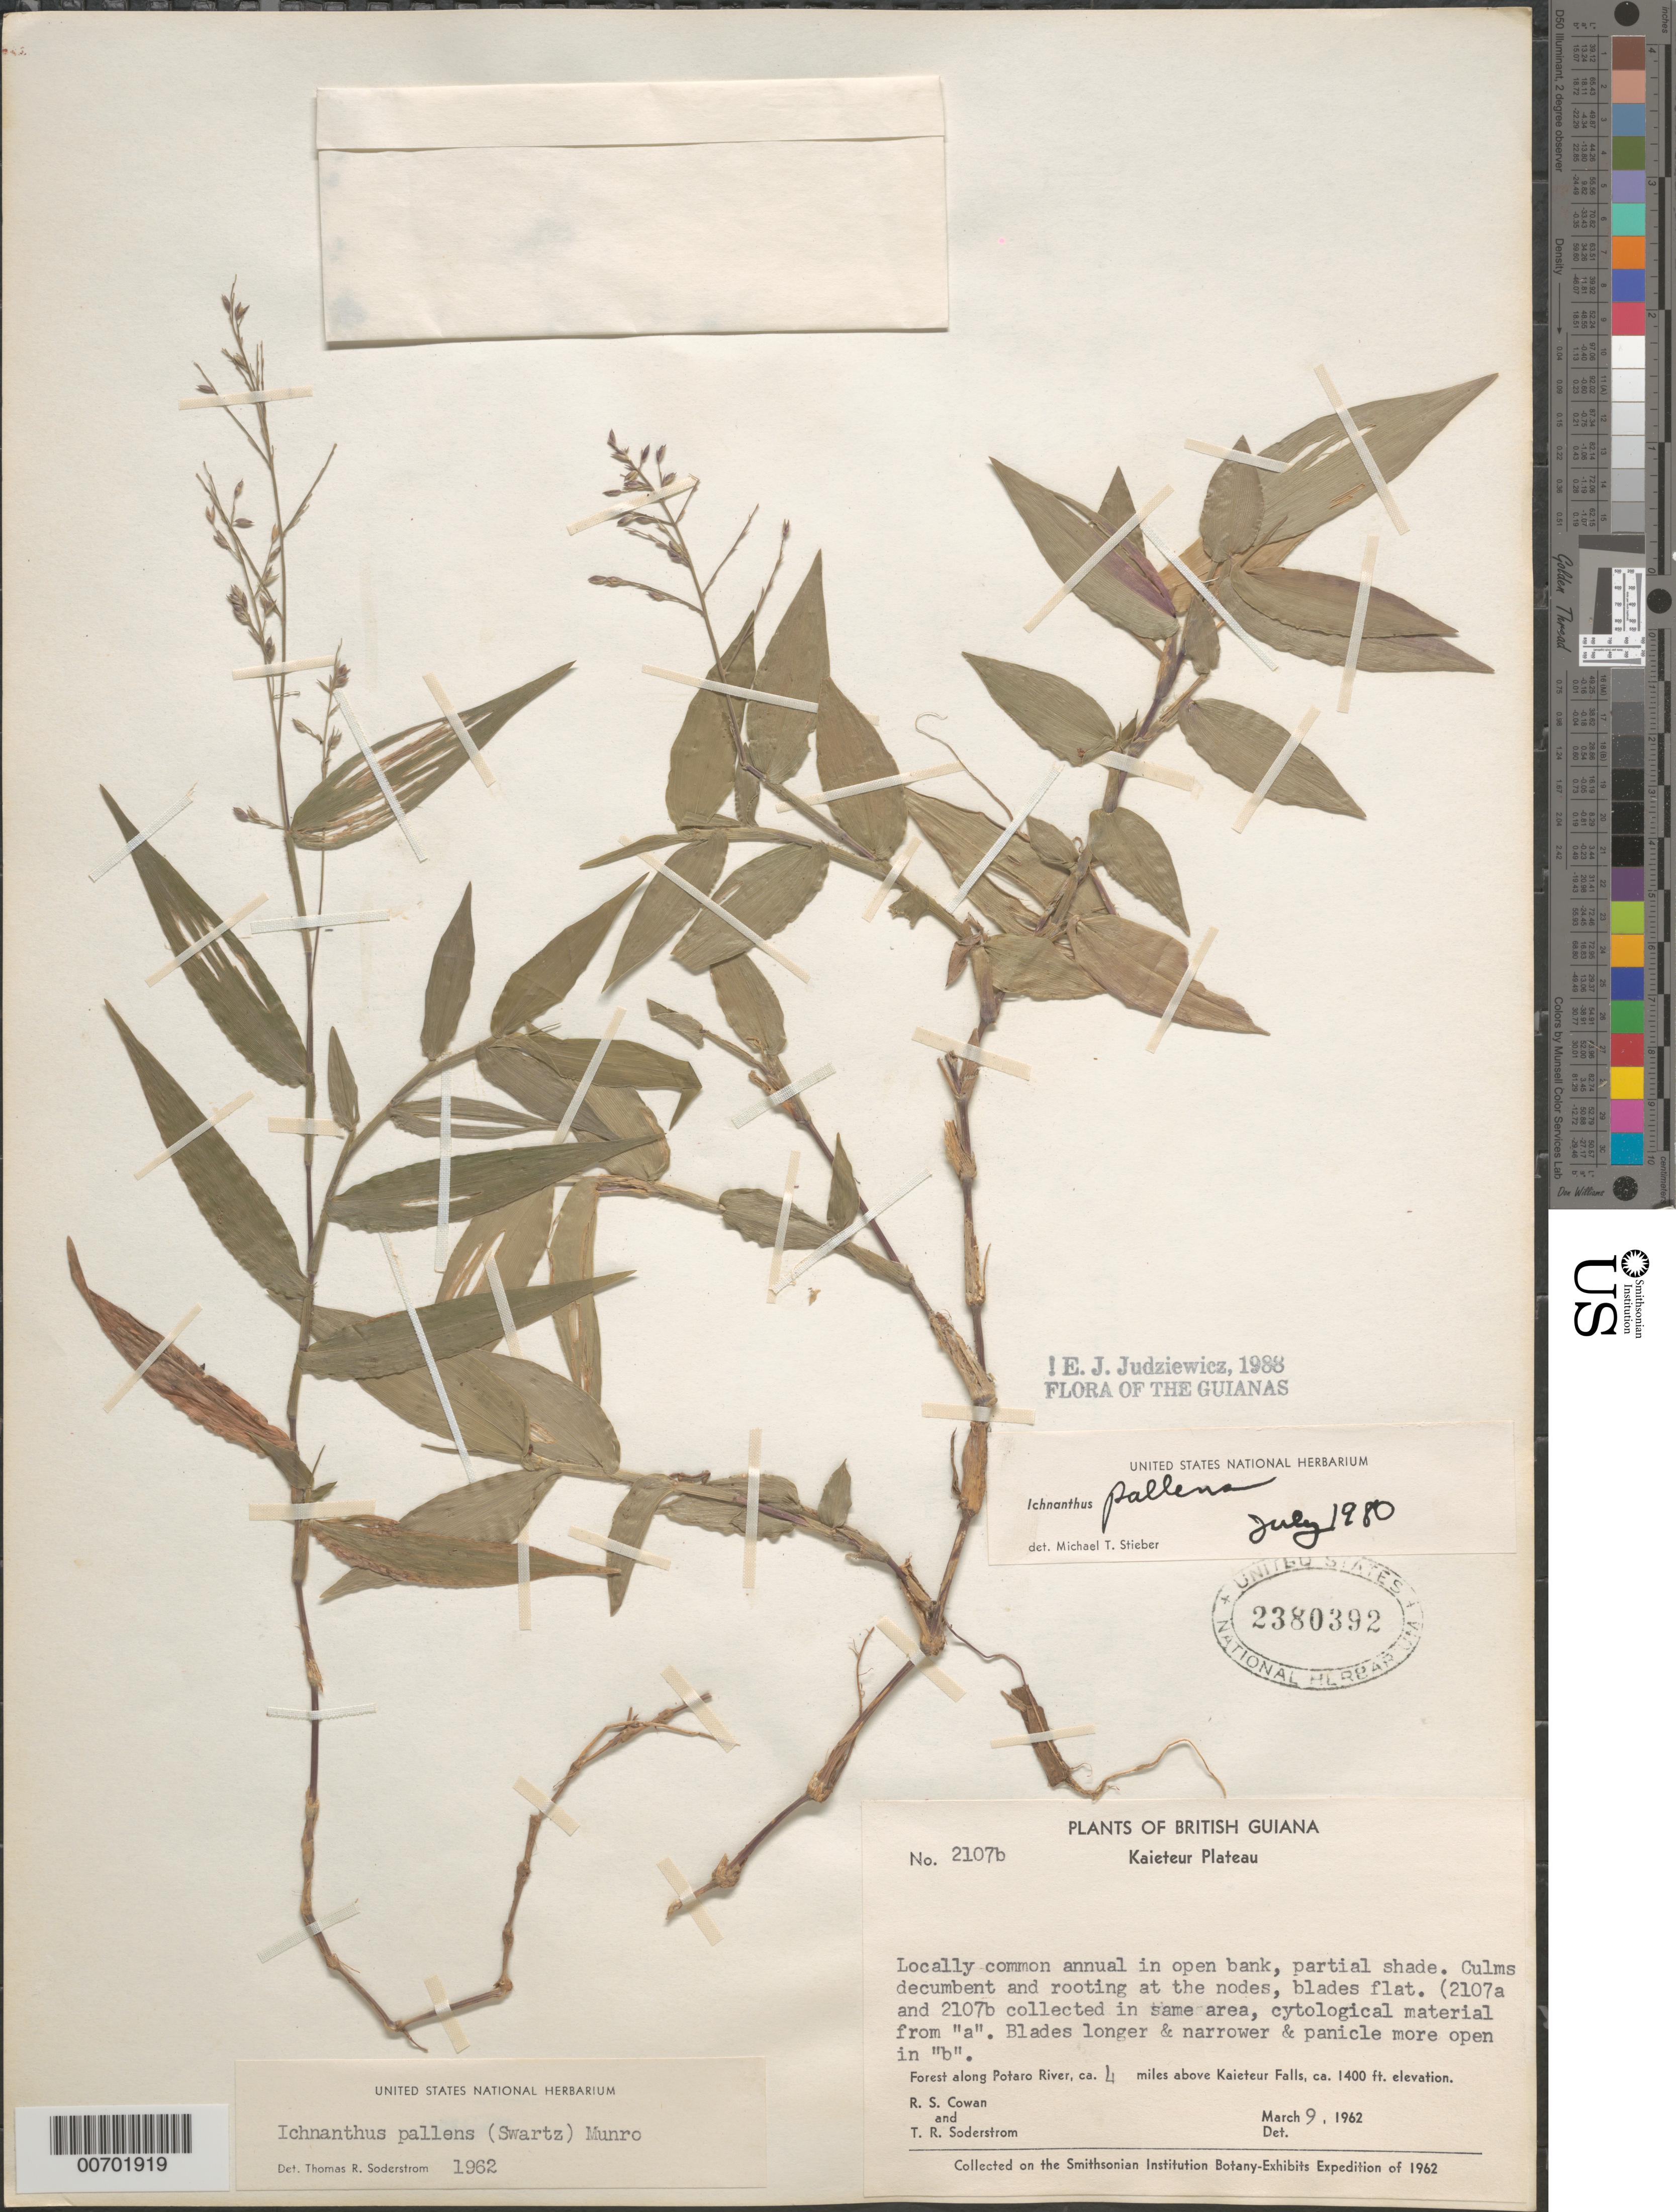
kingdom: Plantae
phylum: Tracheophyta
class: Liliopsida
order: Poales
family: Poaceae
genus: Ichnanthus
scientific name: Ichnanthus pallens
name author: (Sw.) Munro ex Benth.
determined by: Judziewicz, E. J.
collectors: R. S. Cowan & T. R. Soderstrom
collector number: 2107 b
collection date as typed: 9-Mar-62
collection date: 1962-03-09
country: Guyana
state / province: Potaro-Siparuni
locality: Potaro River, ca. 4 mi. above Kaieteur Falls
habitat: Open bank, partial shade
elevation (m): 427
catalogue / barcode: US 2380392